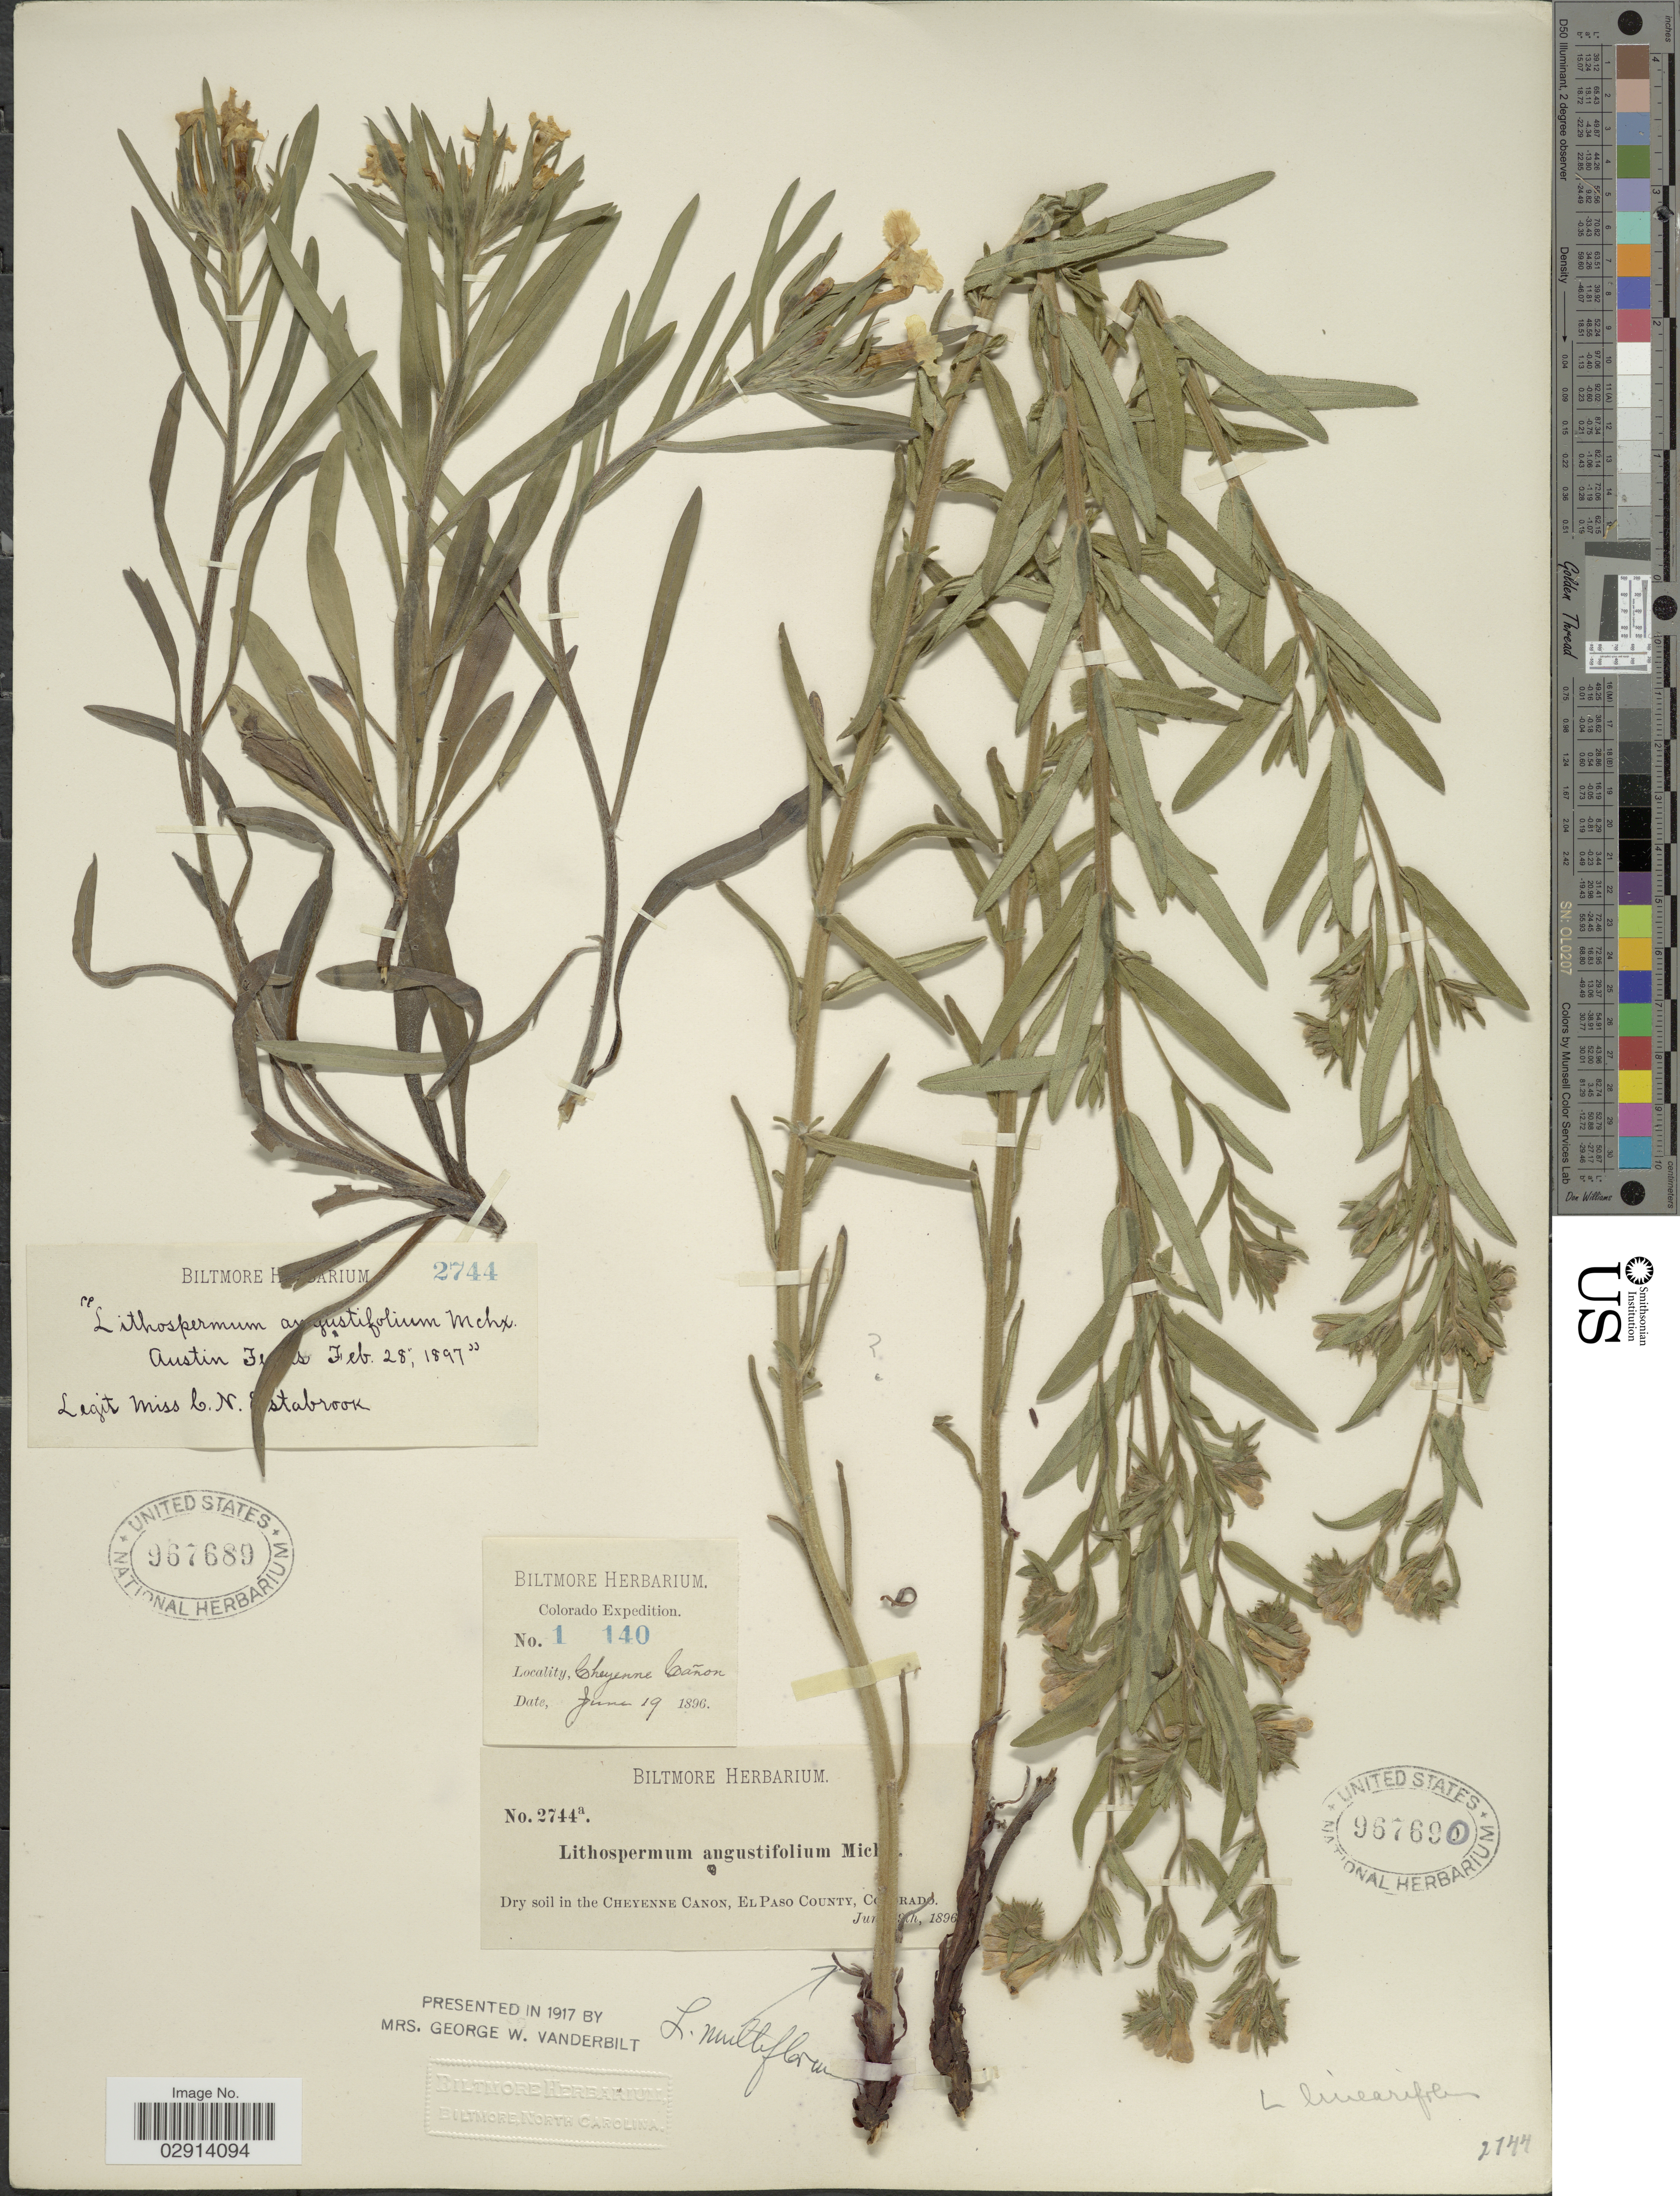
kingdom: Plantae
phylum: Tracheophyta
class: Magnoliopsida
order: Boraginales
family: Boraginaceae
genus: Lithospermum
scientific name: Lithospermum incisum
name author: Lehm.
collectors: ex herb. Biltmore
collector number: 2744a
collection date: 1896-06-19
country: United States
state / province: Colorado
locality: Dry soil in the Cheyenne Canon, El Paso County.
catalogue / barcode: US 967690